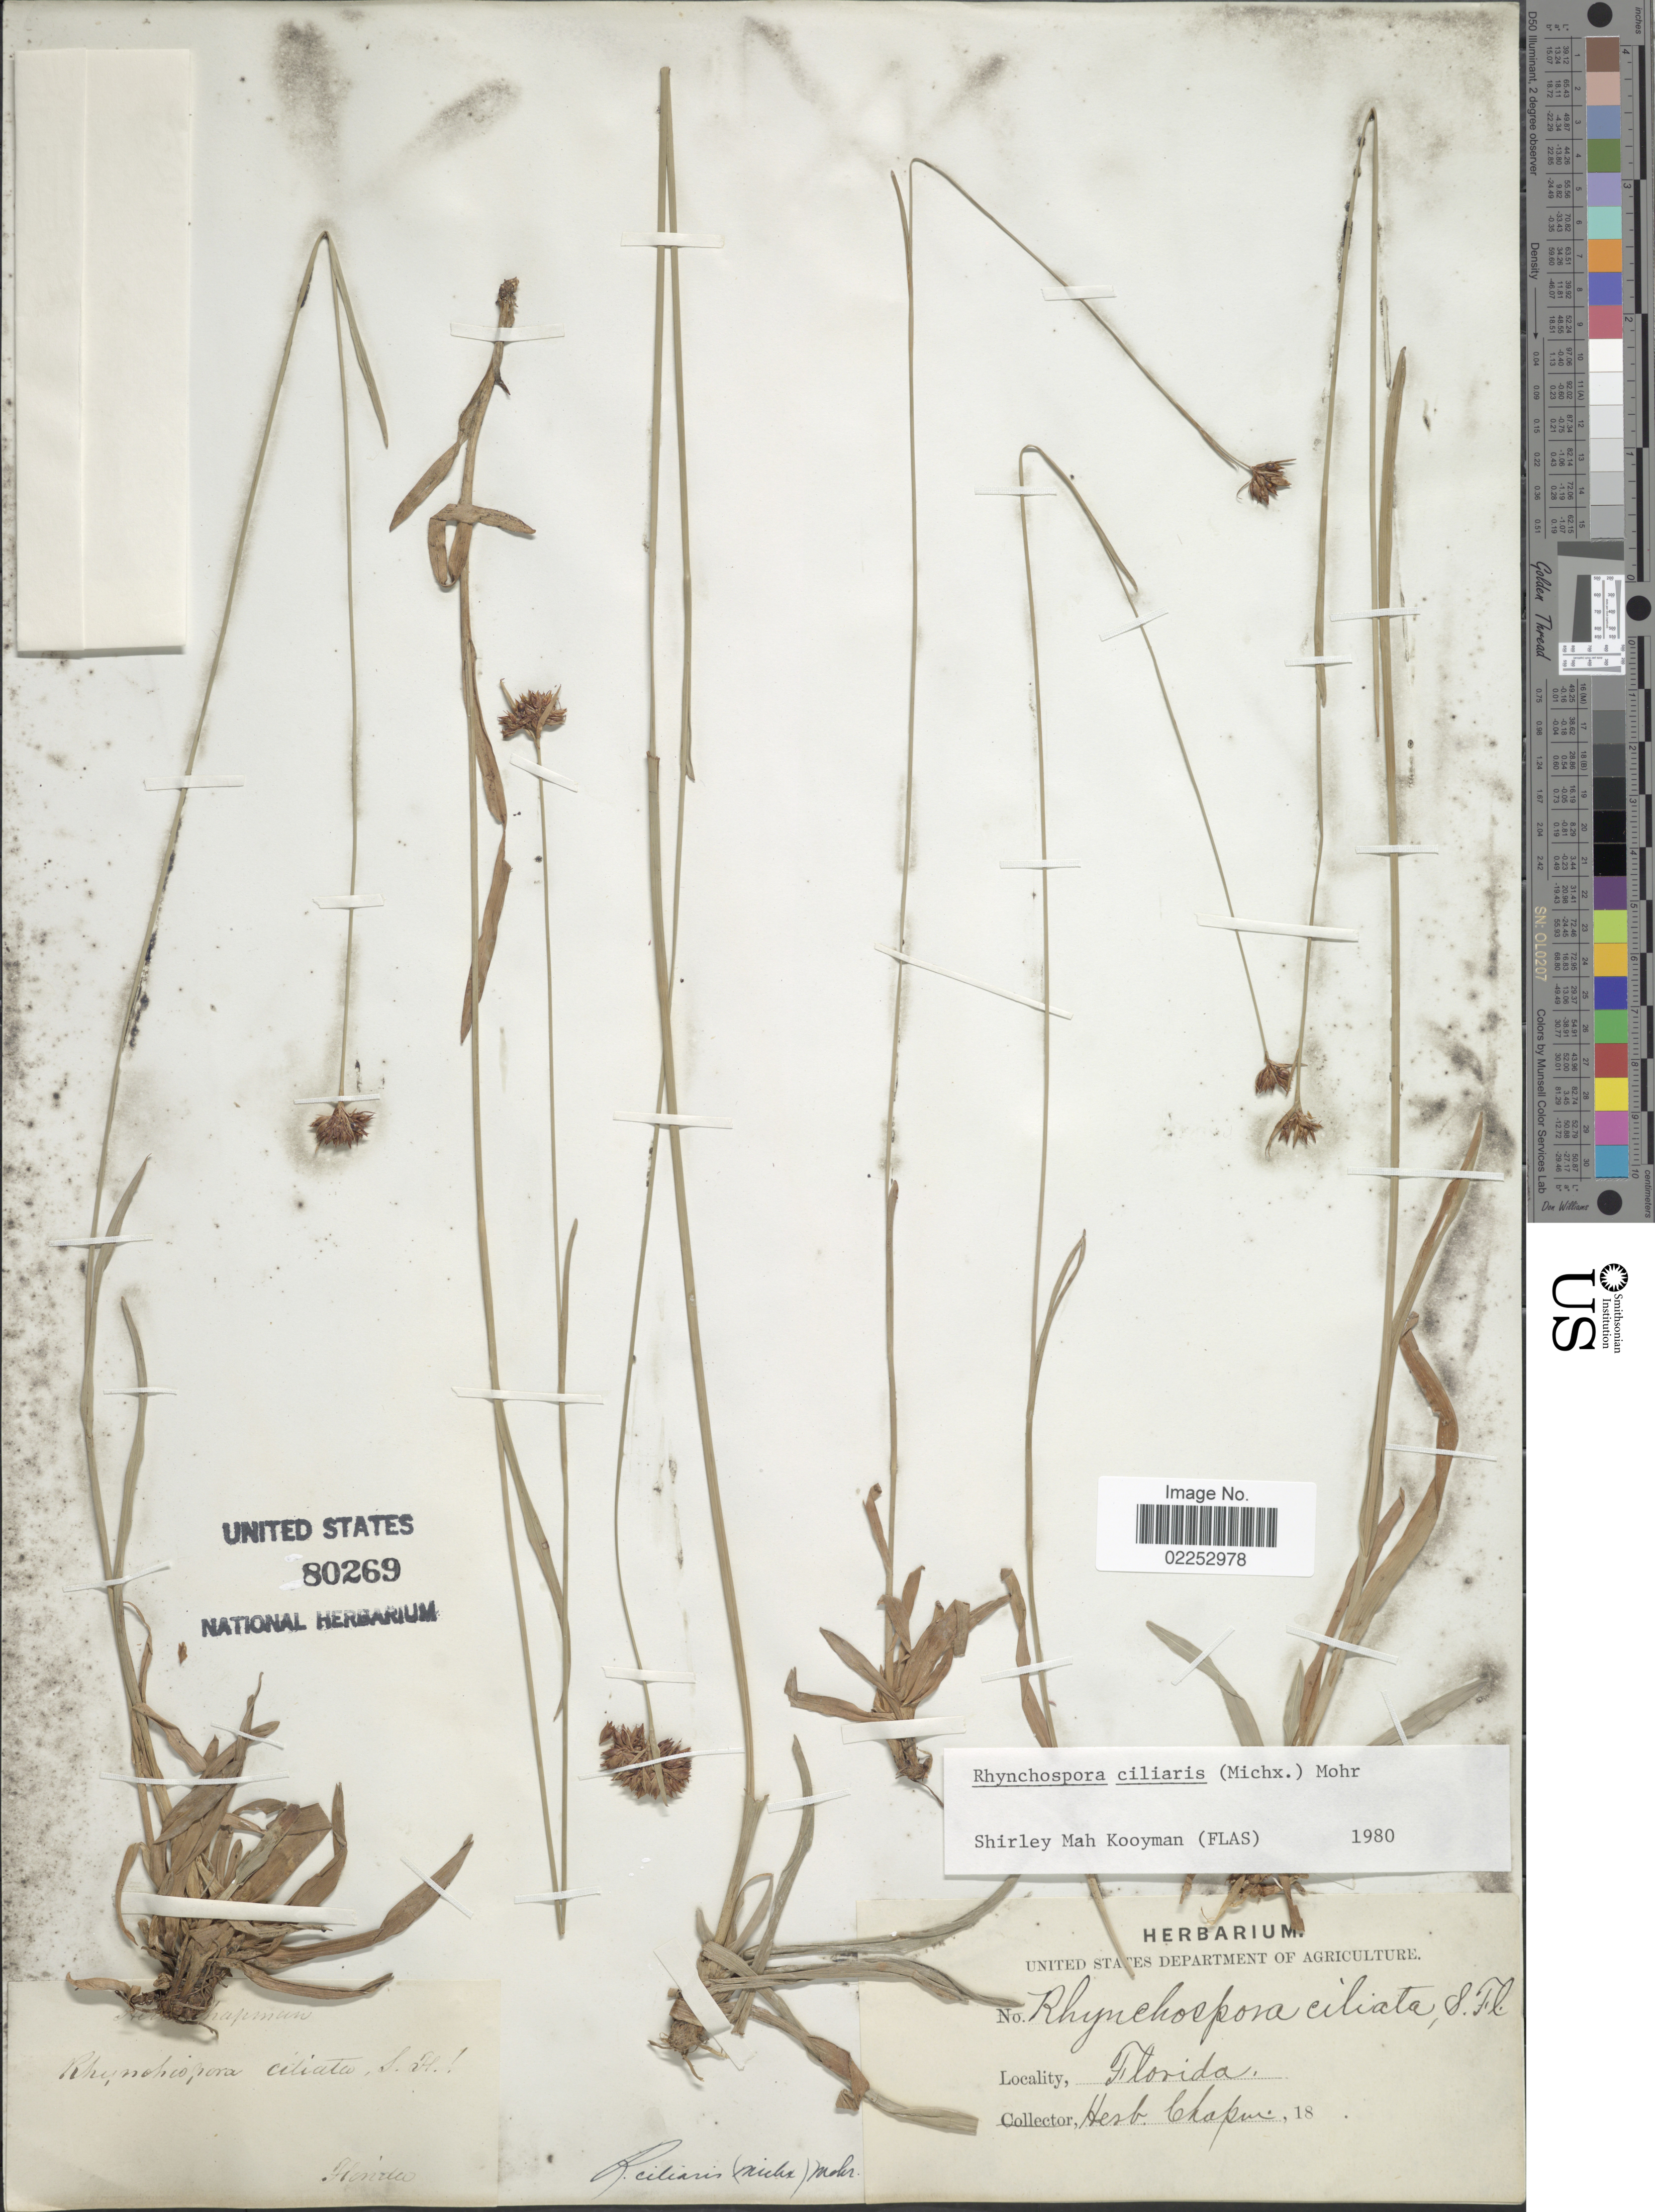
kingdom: Plantae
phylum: Tracheophyta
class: Liliopsida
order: Poales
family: Cyperaceae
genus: Rhynchospora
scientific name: Rhynchospora ciliaris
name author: (Michx.) C. Mohr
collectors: ex herb. Chapman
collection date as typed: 18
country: United States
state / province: Florida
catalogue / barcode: US 80269